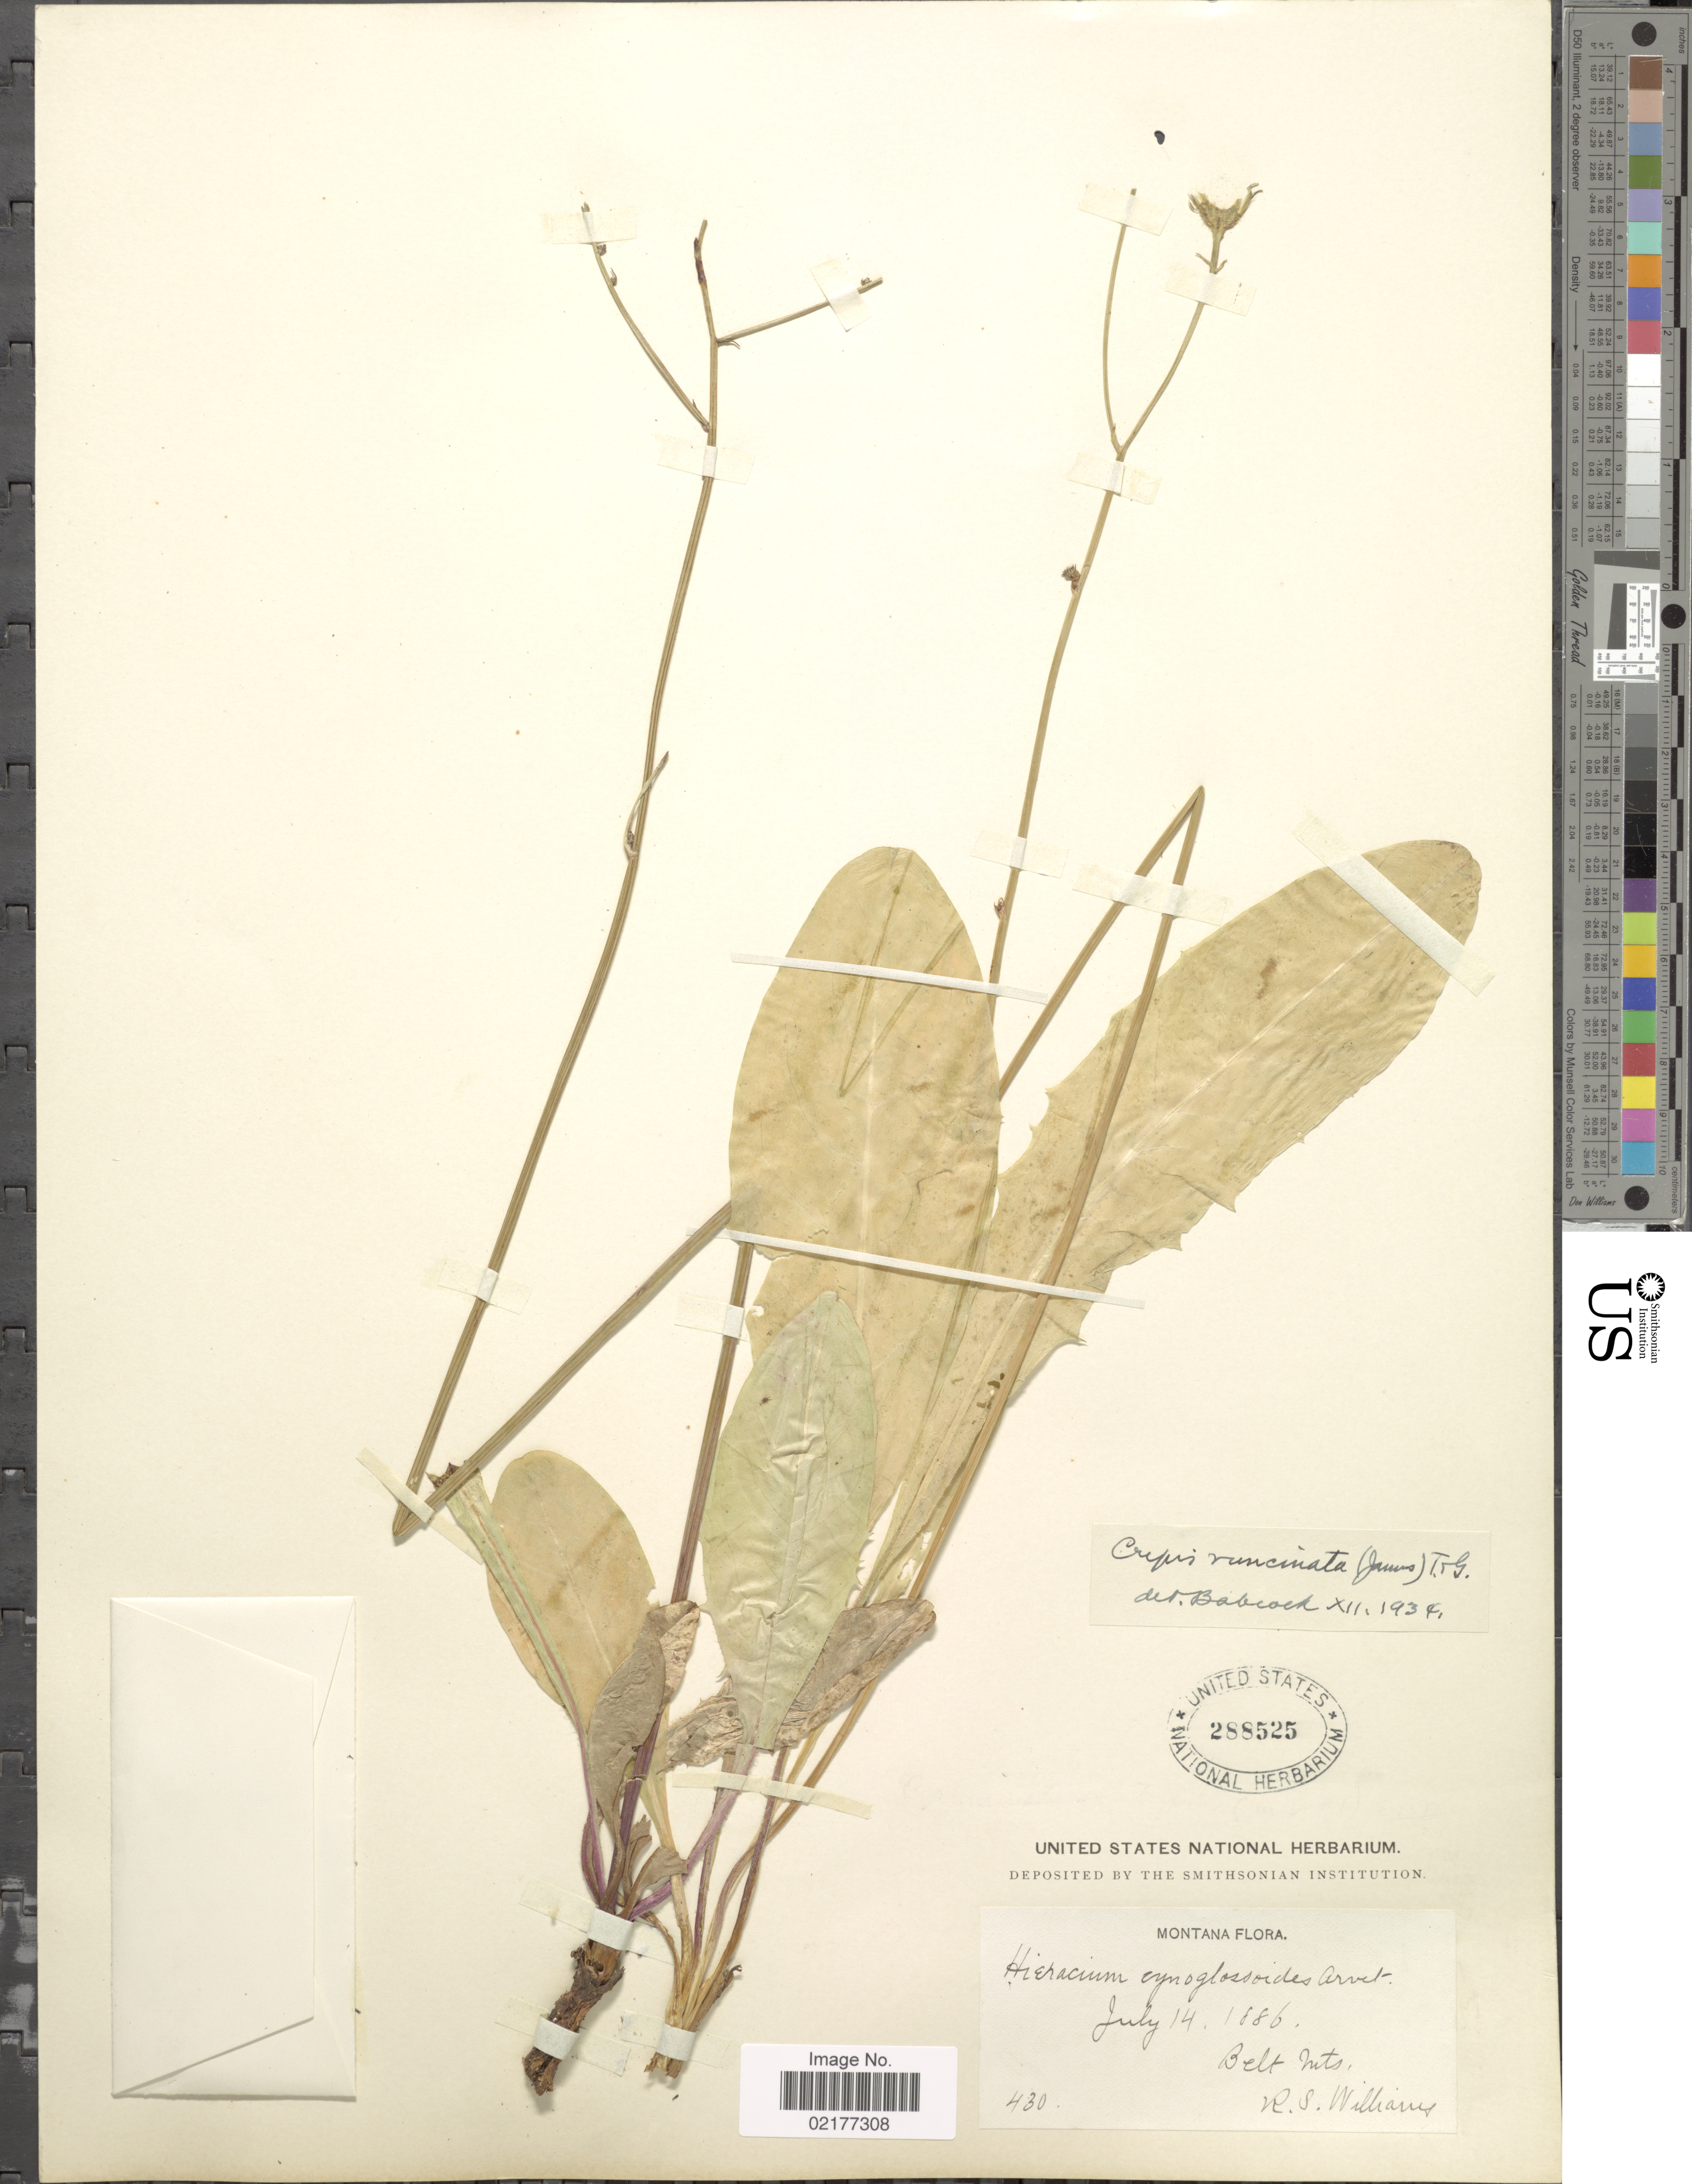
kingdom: Plantae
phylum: Tracheophyta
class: Magnoliopsida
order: Asterales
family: Asteraceae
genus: Crepis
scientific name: Crepis runcinata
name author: Torr. & A. Gray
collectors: R. S. Williams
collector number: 430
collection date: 1886-07-14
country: United States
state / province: Montana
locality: Belt Mts.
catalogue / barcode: US 288525